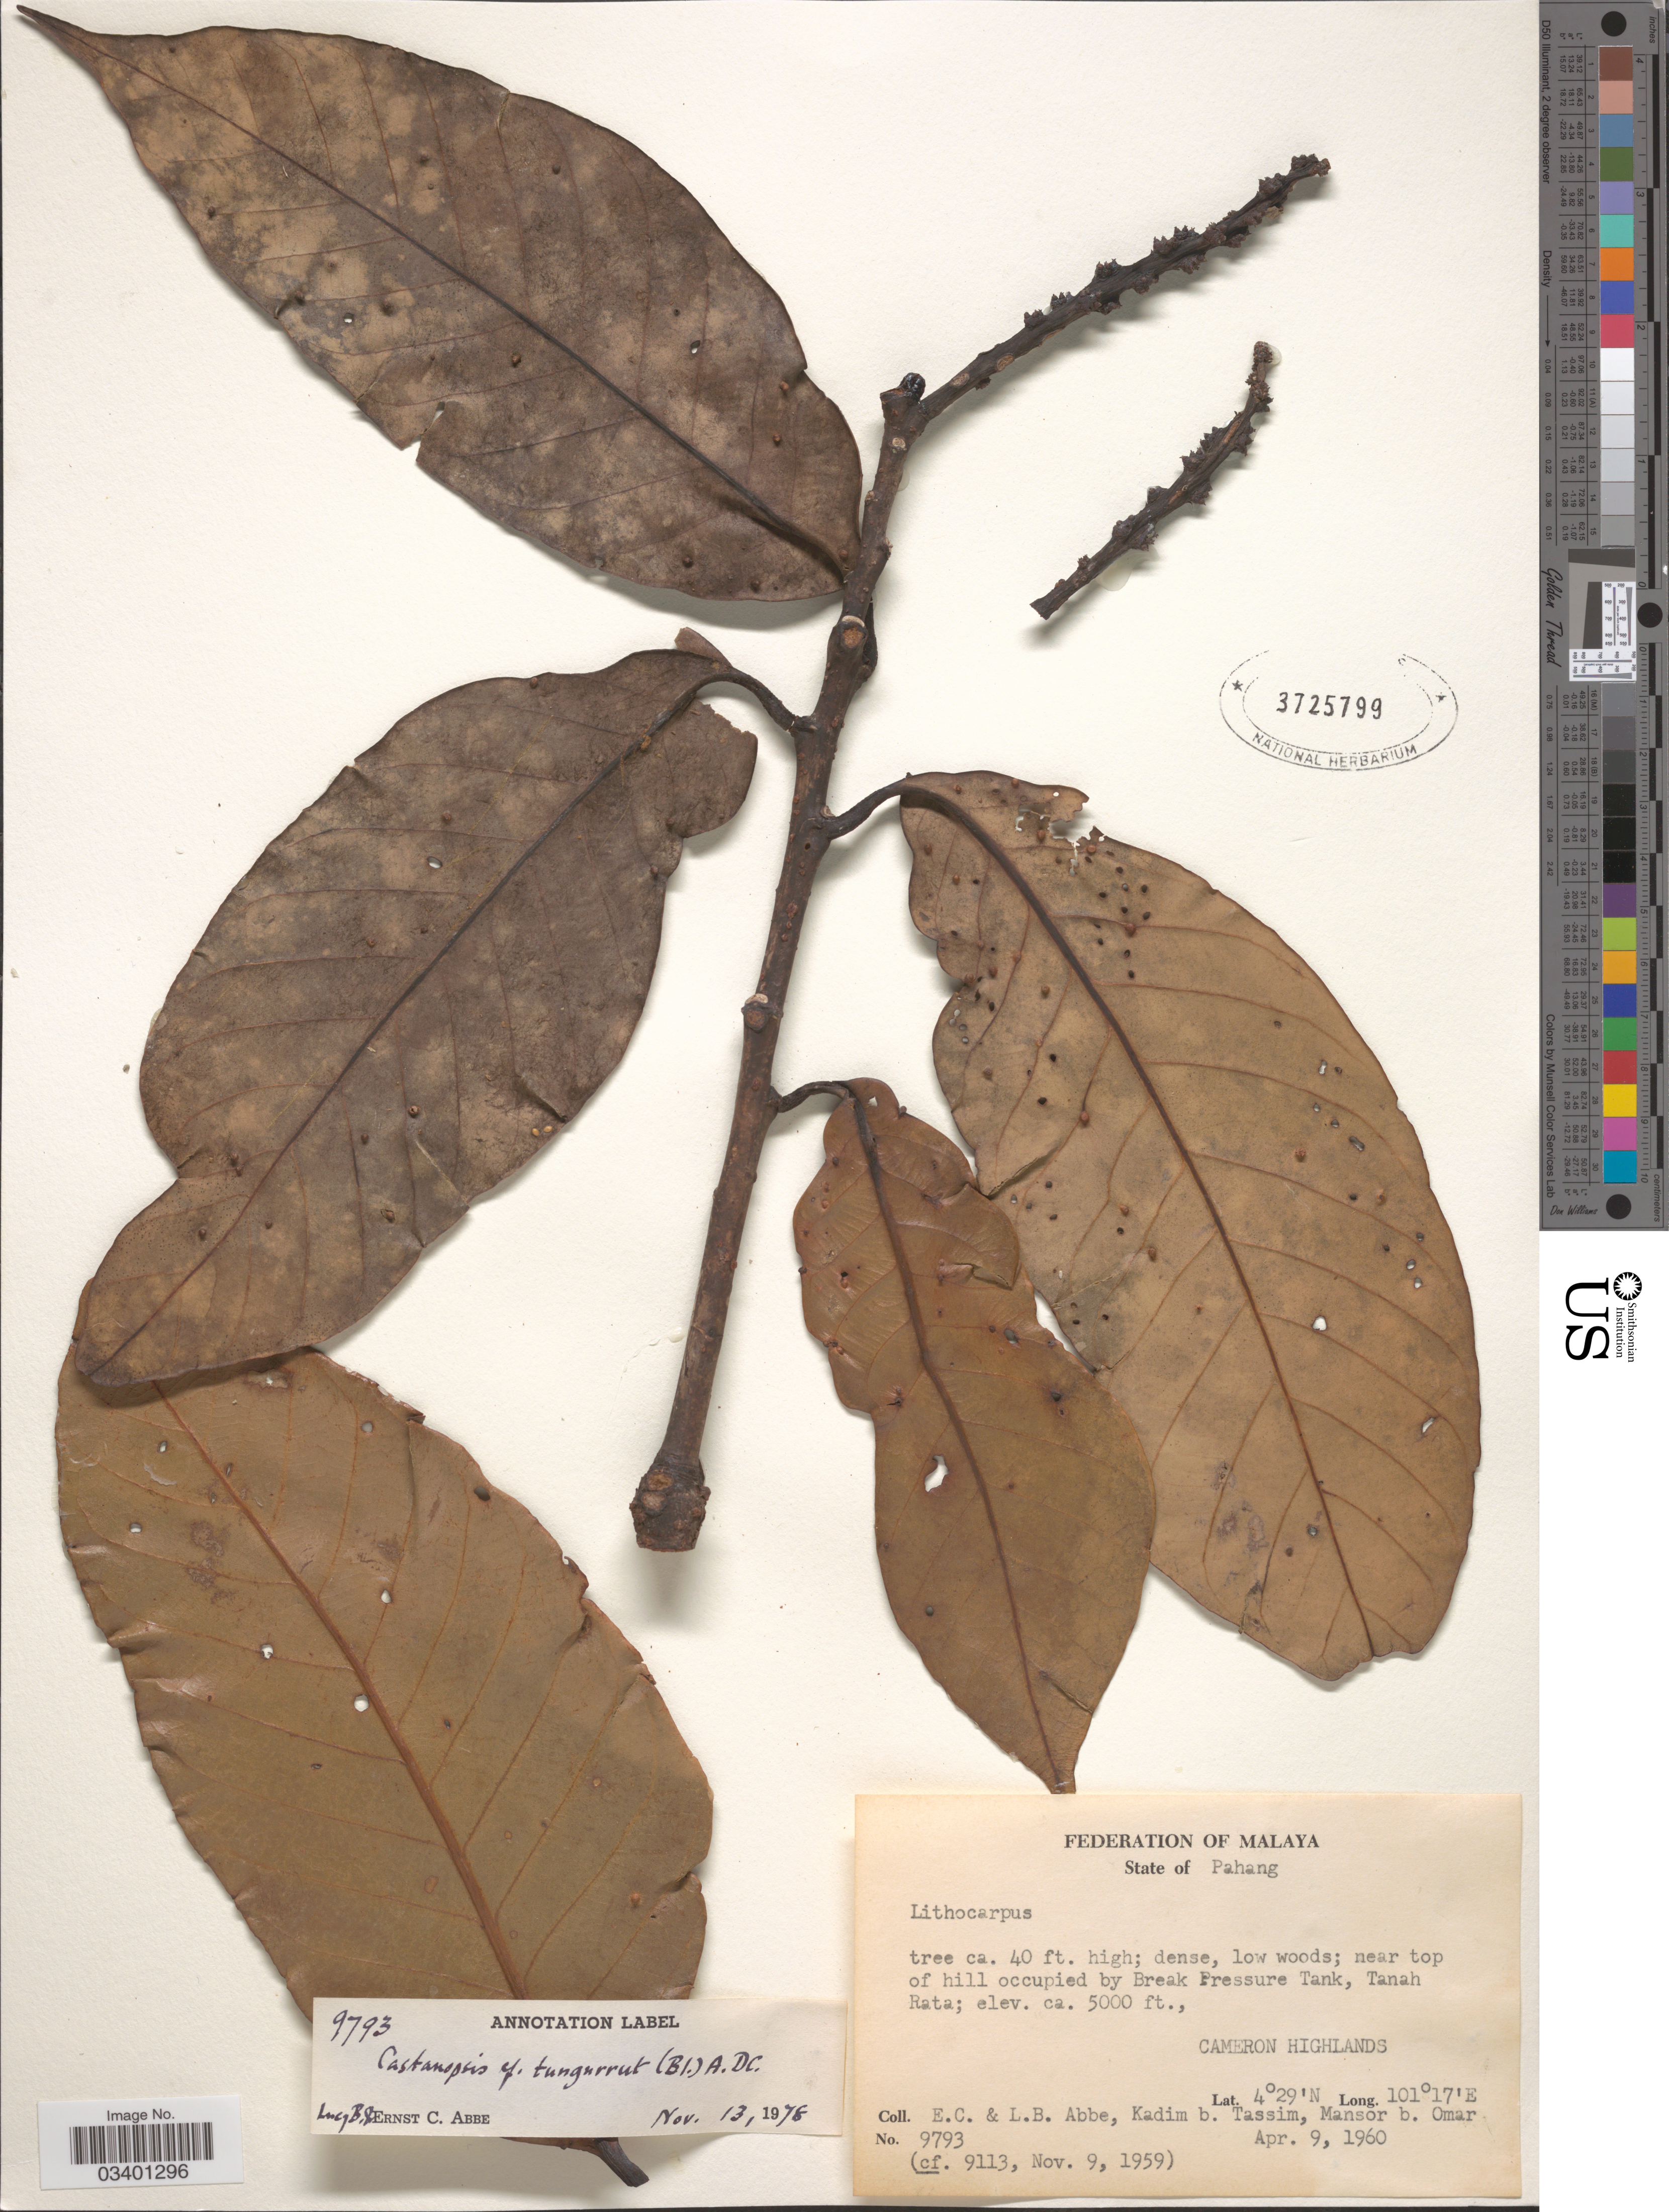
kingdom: Plantae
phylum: Tracheophyta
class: Magnoliopsida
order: Fagales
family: Fagaceae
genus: Castanopsis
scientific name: Castanopsis tungurrut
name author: (Blume) A. DC.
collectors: E. C. Abbe, L. B. Abbe, K. Tassim & M. Omar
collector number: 9793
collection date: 1960-04-09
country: Malaysia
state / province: Pahang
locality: Federation of Malaya. Near top of hill occupied by Break Pressure Tank, Tanah Rata. Cameron Highlands.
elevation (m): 1524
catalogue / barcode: US 3725799